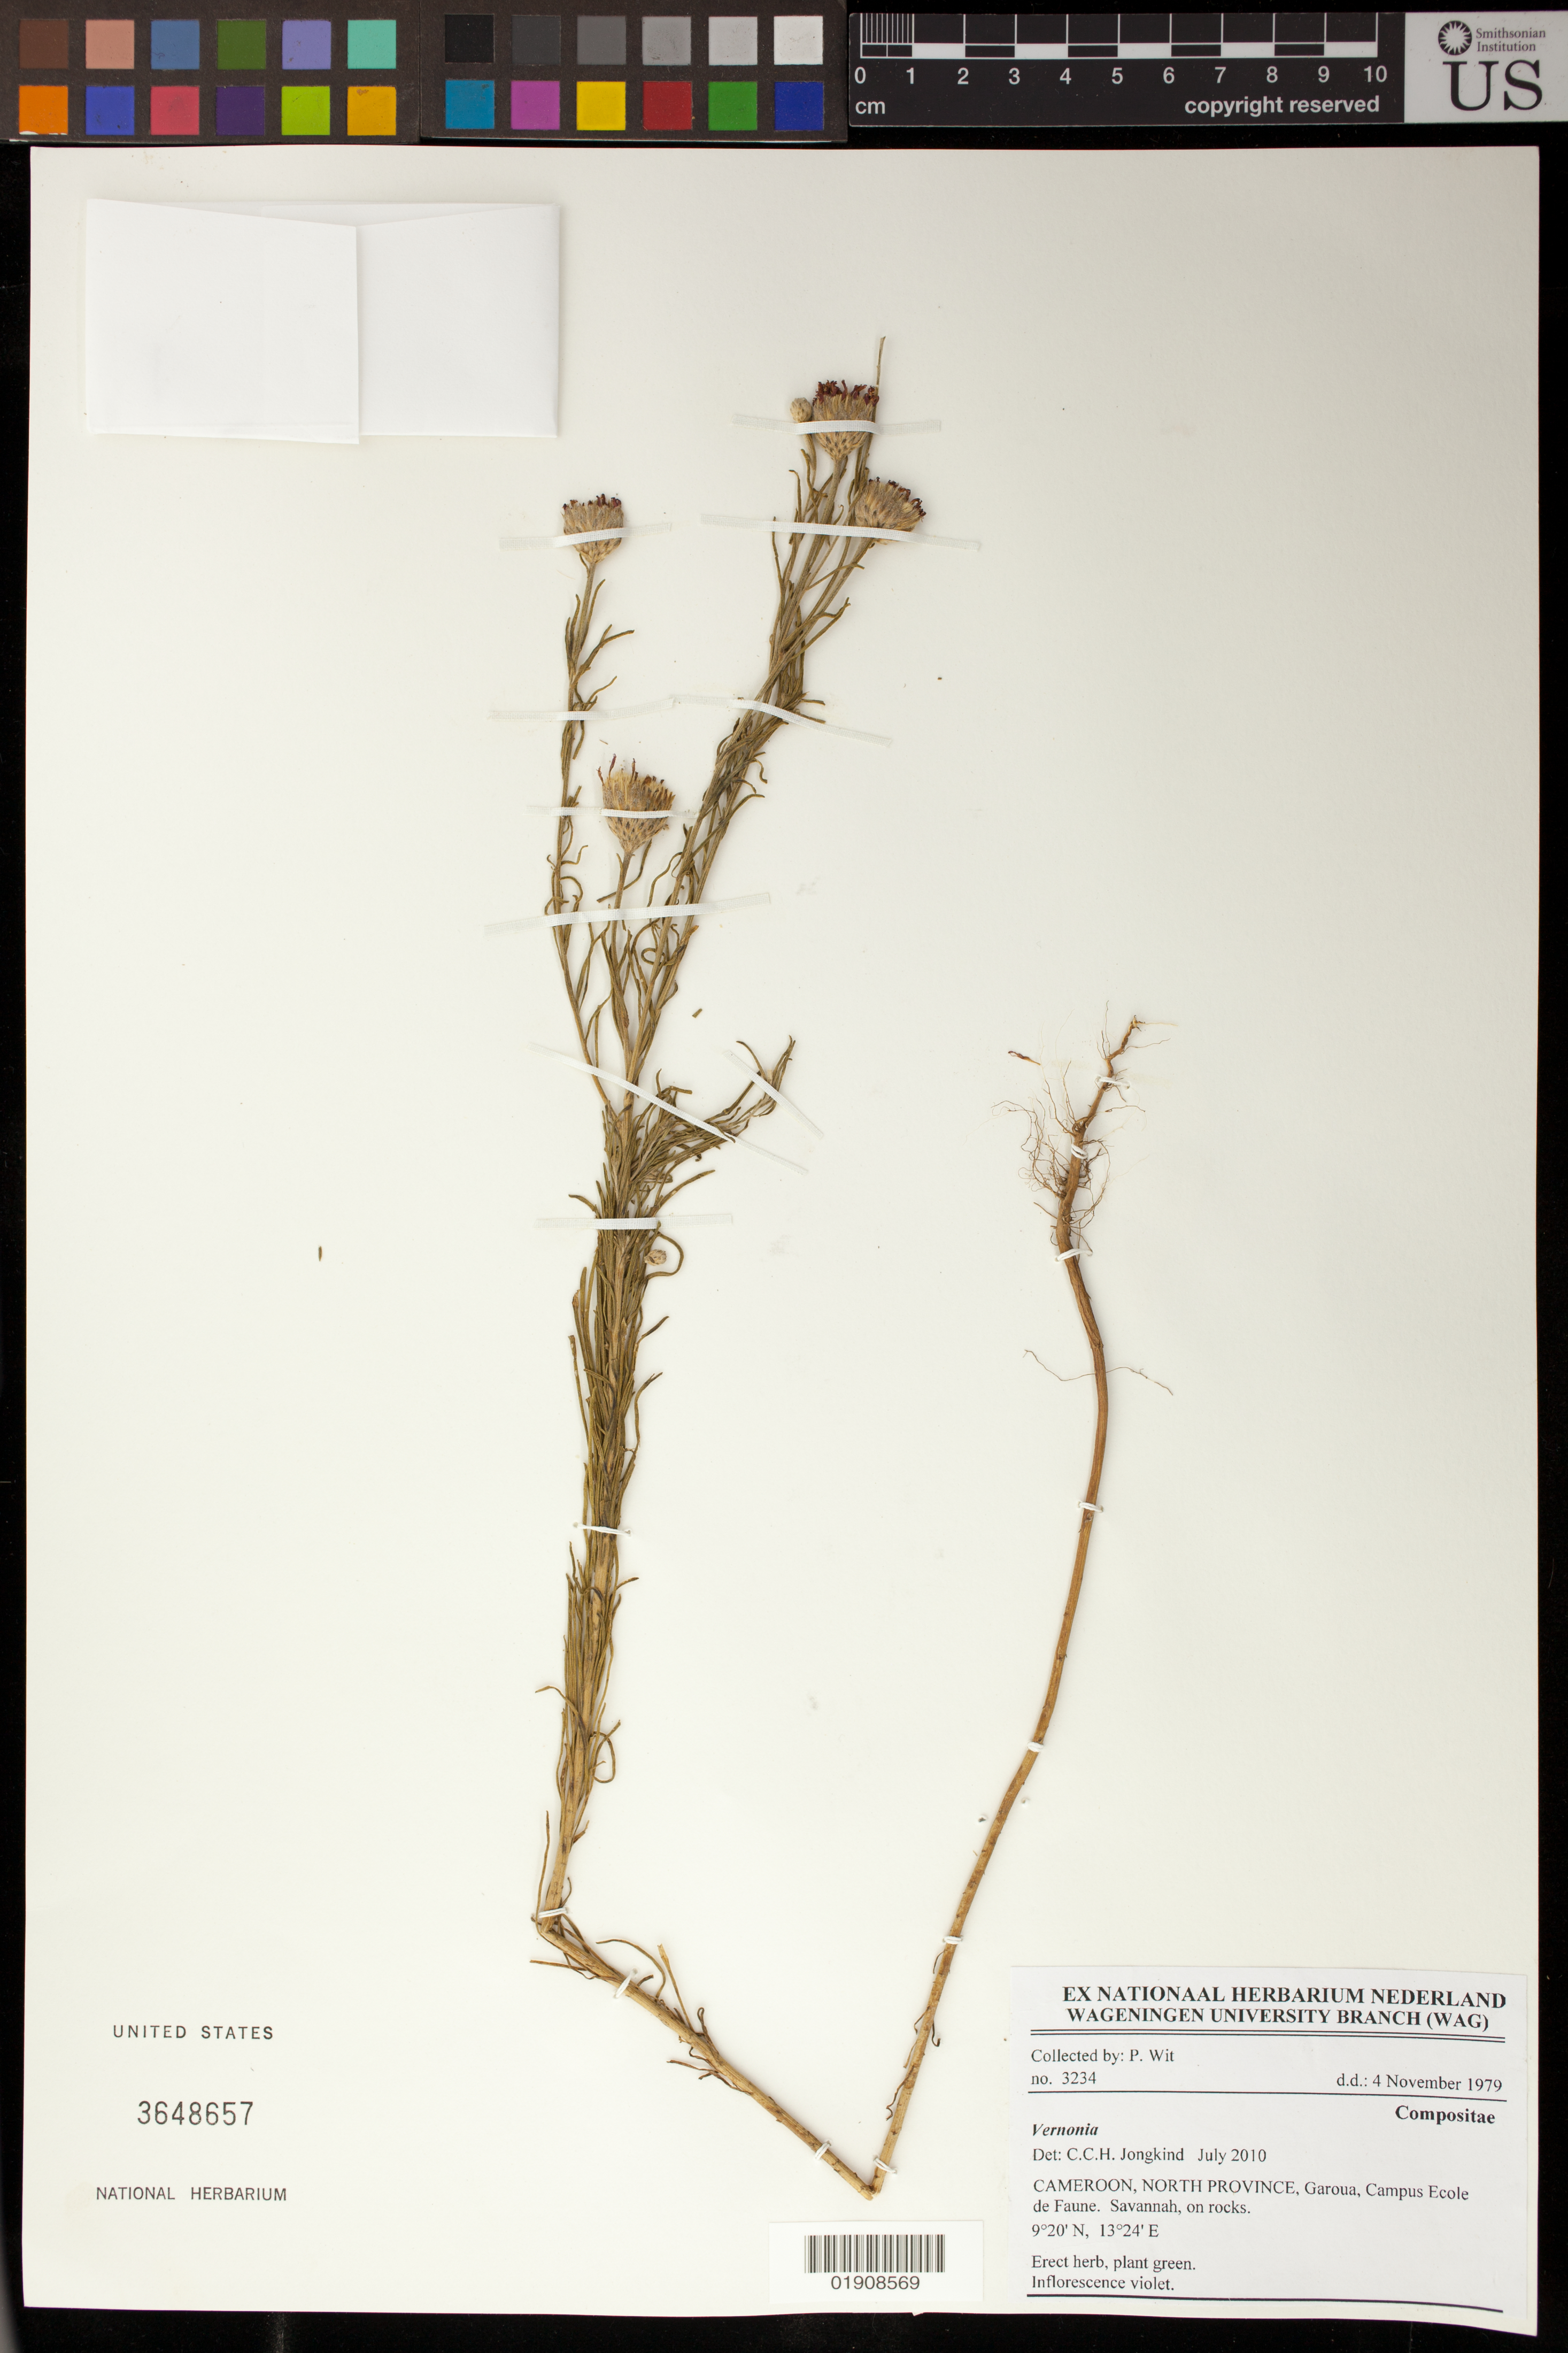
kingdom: Plantae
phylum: Tracheophyta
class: Magnoliopsida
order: Asterales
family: Asteraceae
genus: Vernonia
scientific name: Vernonia sp.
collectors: P. Wit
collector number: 3234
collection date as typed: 4 November 1979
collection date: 1979-11-04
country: Cameroon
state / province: Nord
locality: Garoua, Campus Ecole de Faune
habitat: Savannah, on rocks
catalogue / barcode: US 3648657